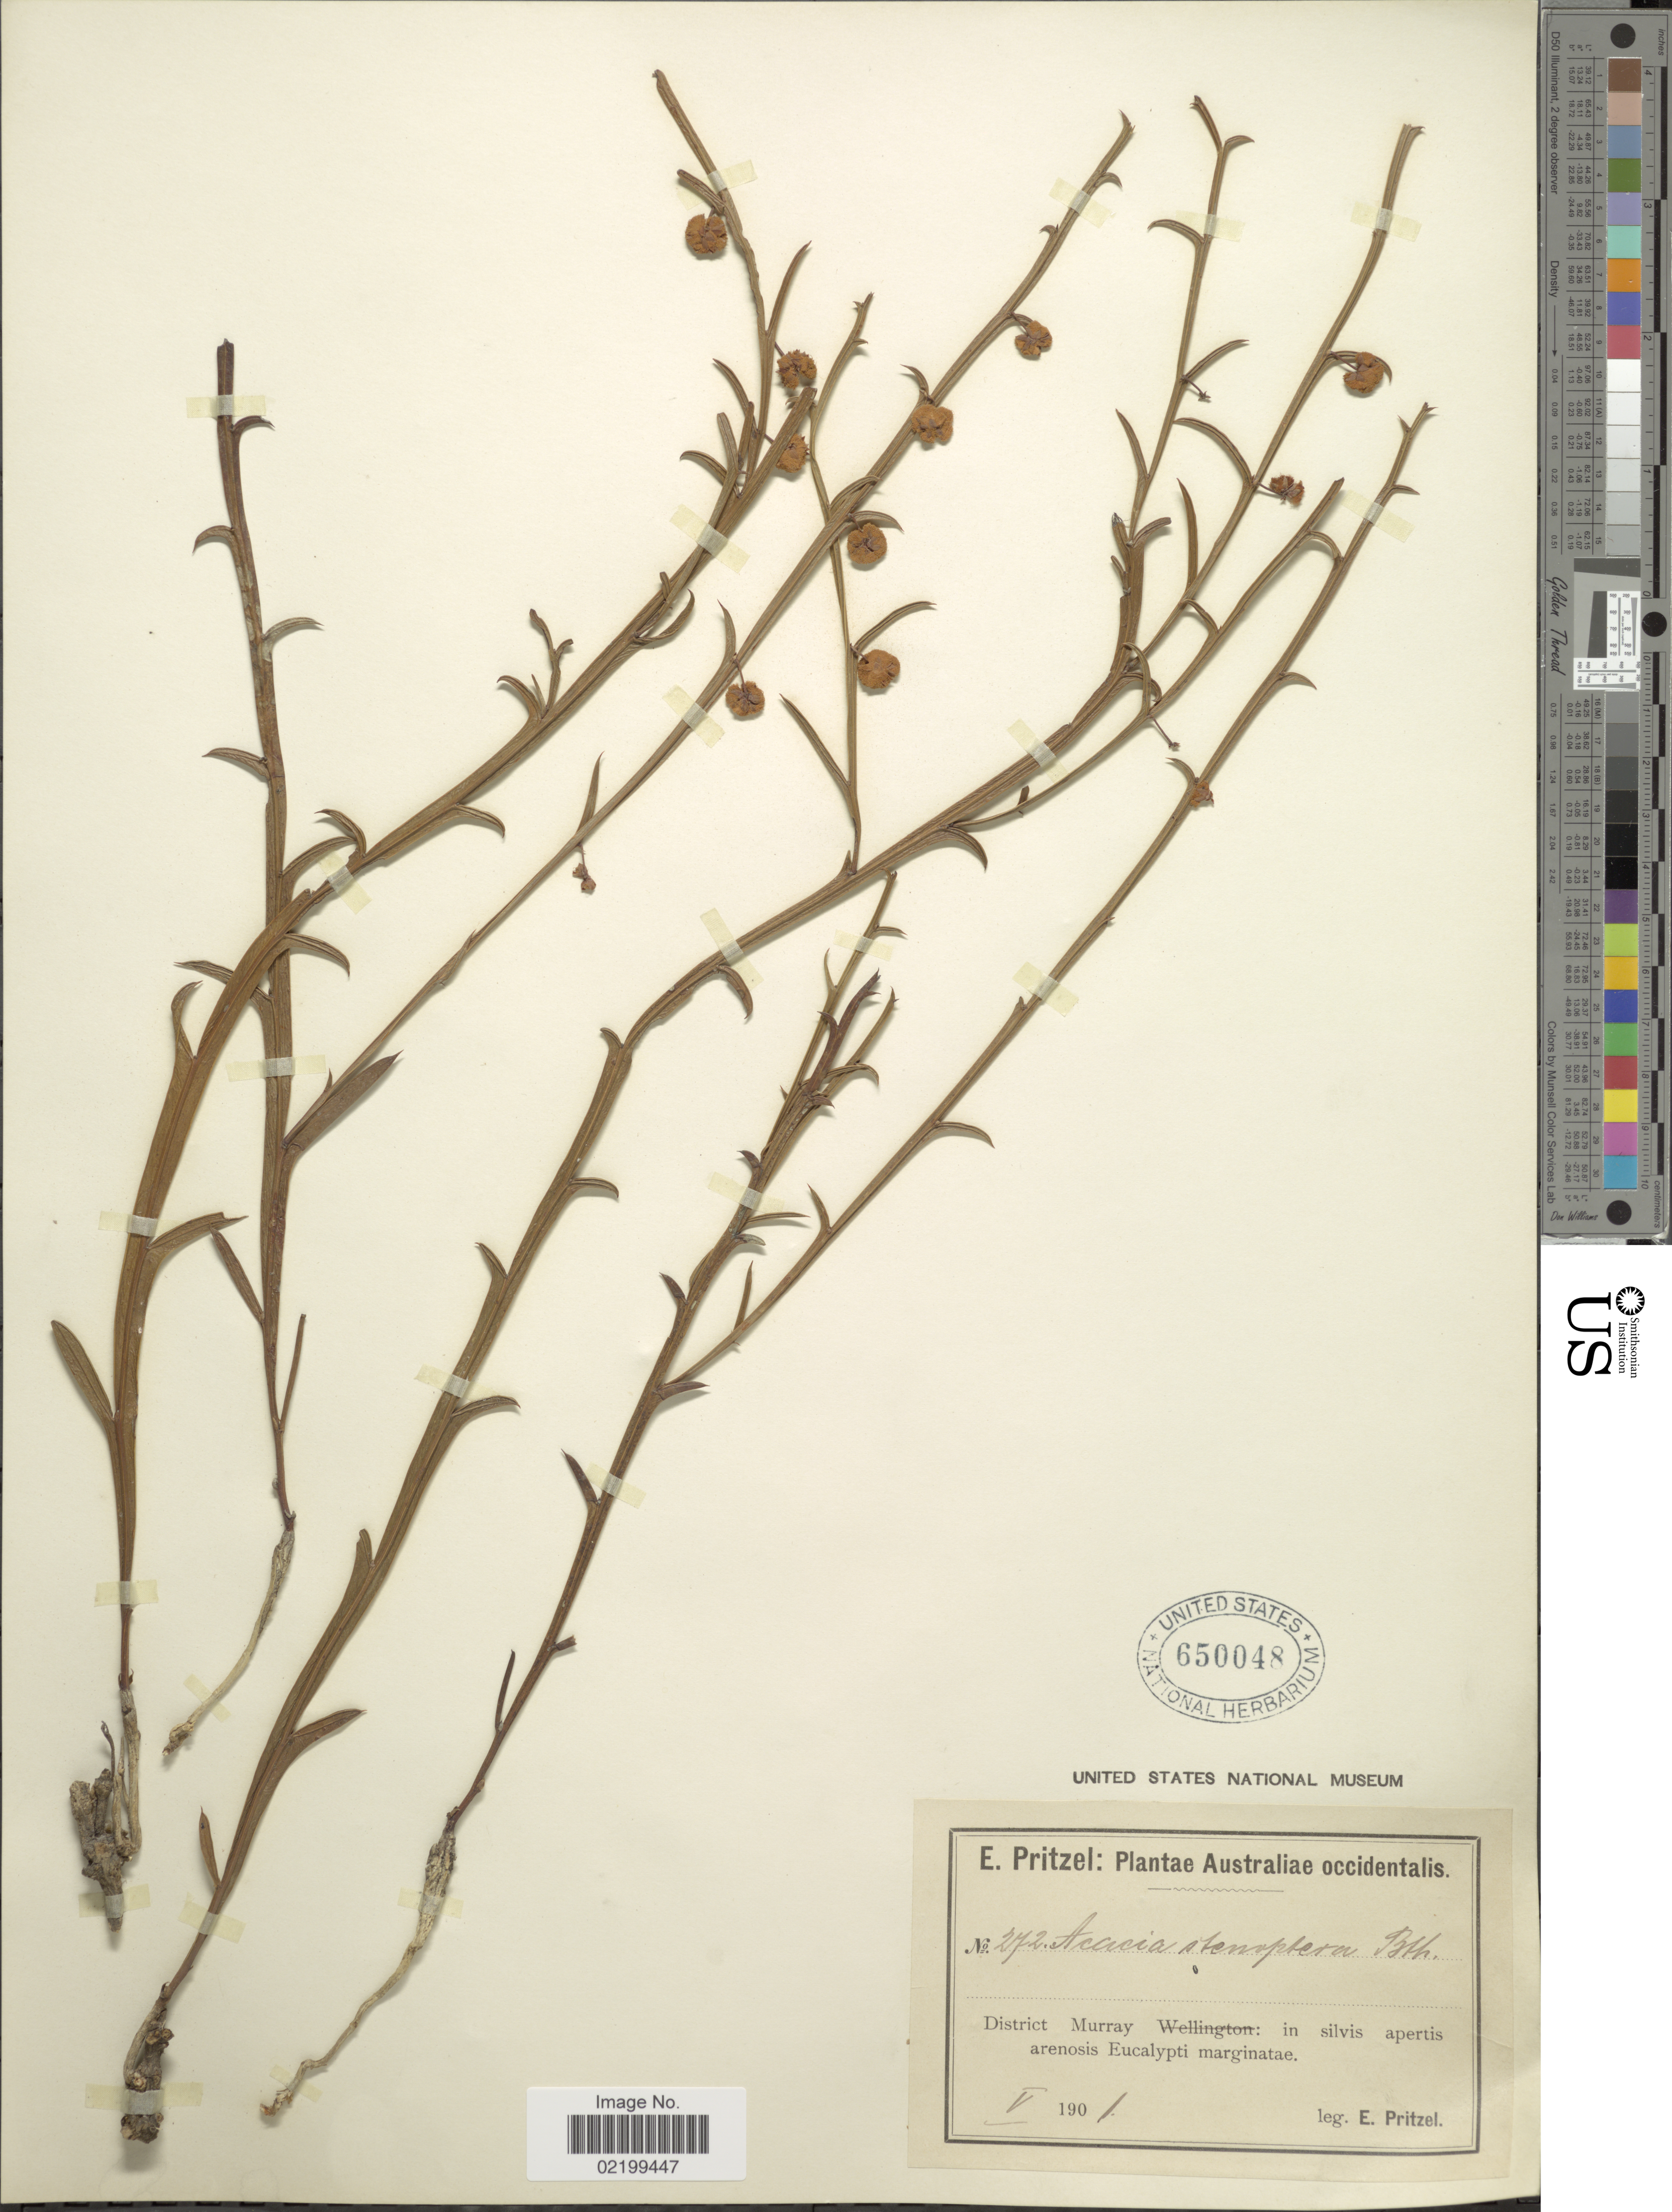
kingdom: Plantae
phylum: Tracheophyta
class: Magnoliopsida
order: Fabales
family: Fabaceae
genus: Acacia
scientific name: Acacia stenoptera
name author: Benth.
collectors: E. G. Pritzel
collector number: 272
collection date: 1901-05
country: Australia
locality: District Murray: in silvis apertis arenosis Eucalypti marginatae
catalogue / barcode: US 650048